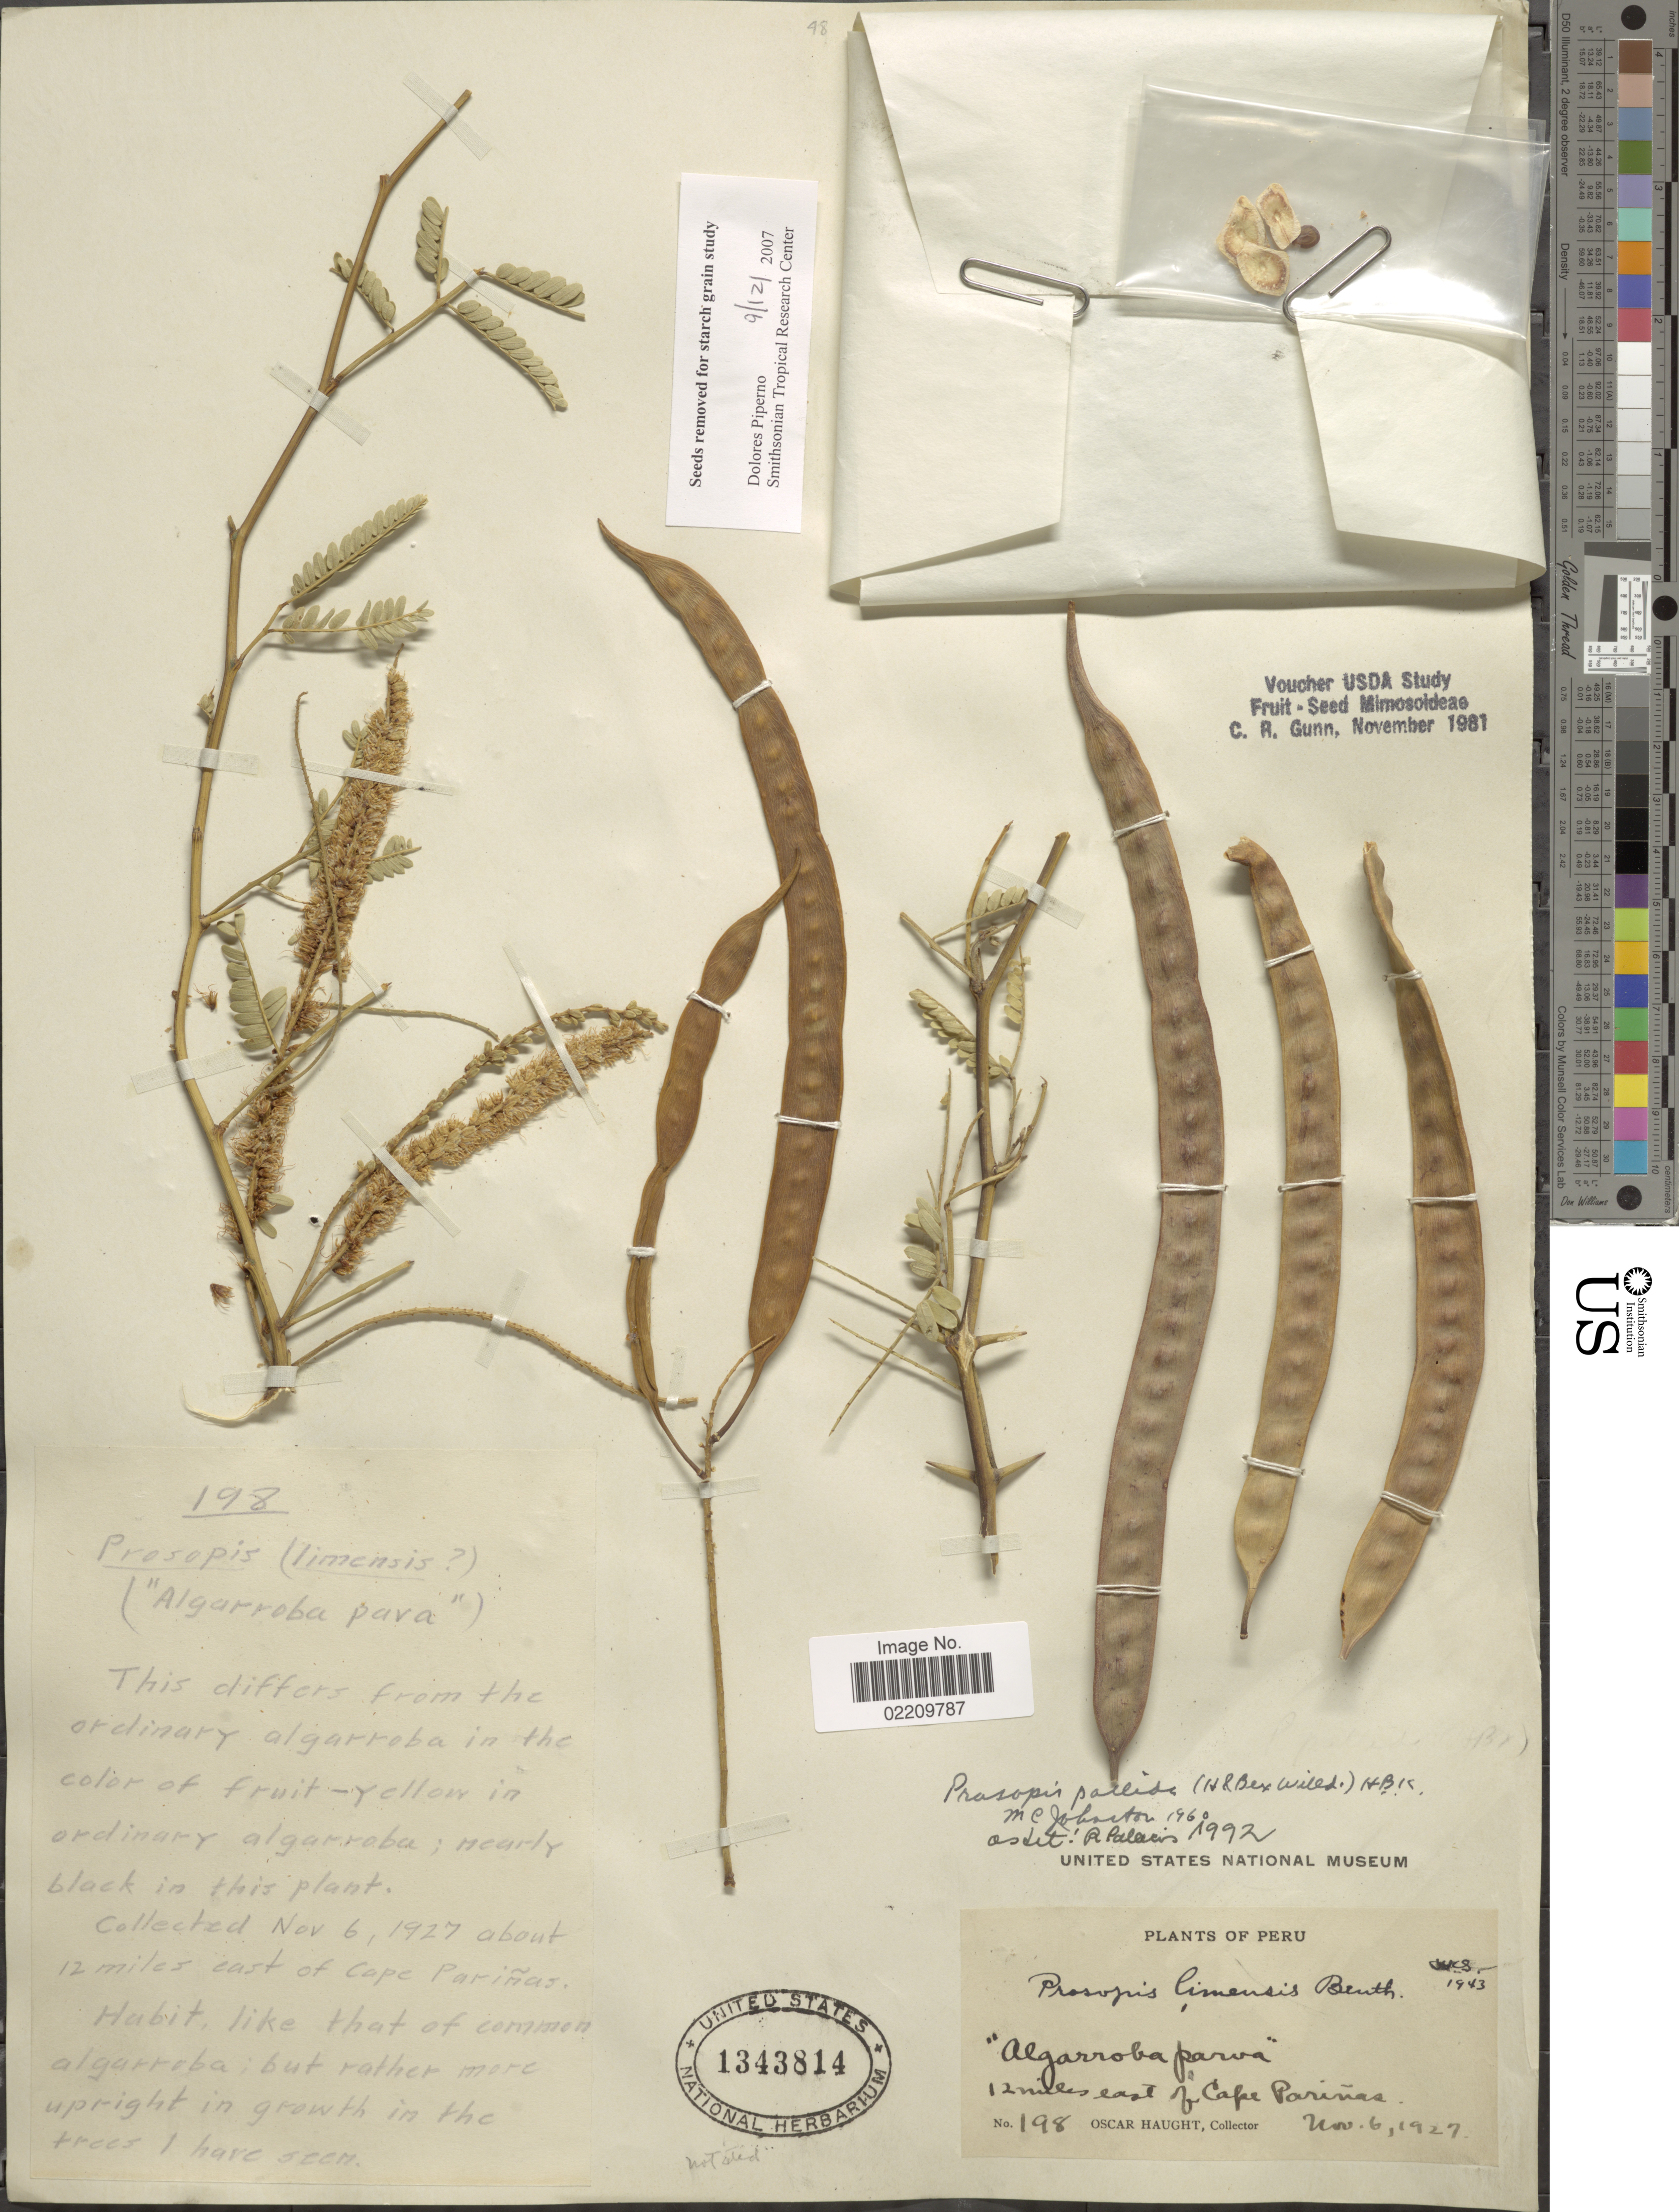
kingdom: Plantae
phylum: Tracheophyta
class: Magnoliopsida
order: Fabales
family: Fabaceae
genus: Neltuma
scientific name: Neltuma pallida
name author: (Humb. & Bonpl. ex Willd.) C. E. Hughes & G.P. Lewis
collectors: O. L. Haught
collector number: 198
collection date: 1927-11-06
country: Peru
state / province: Piura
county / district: Talara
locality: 12 miles east of Cape Pariñas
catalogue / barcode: US 1343814